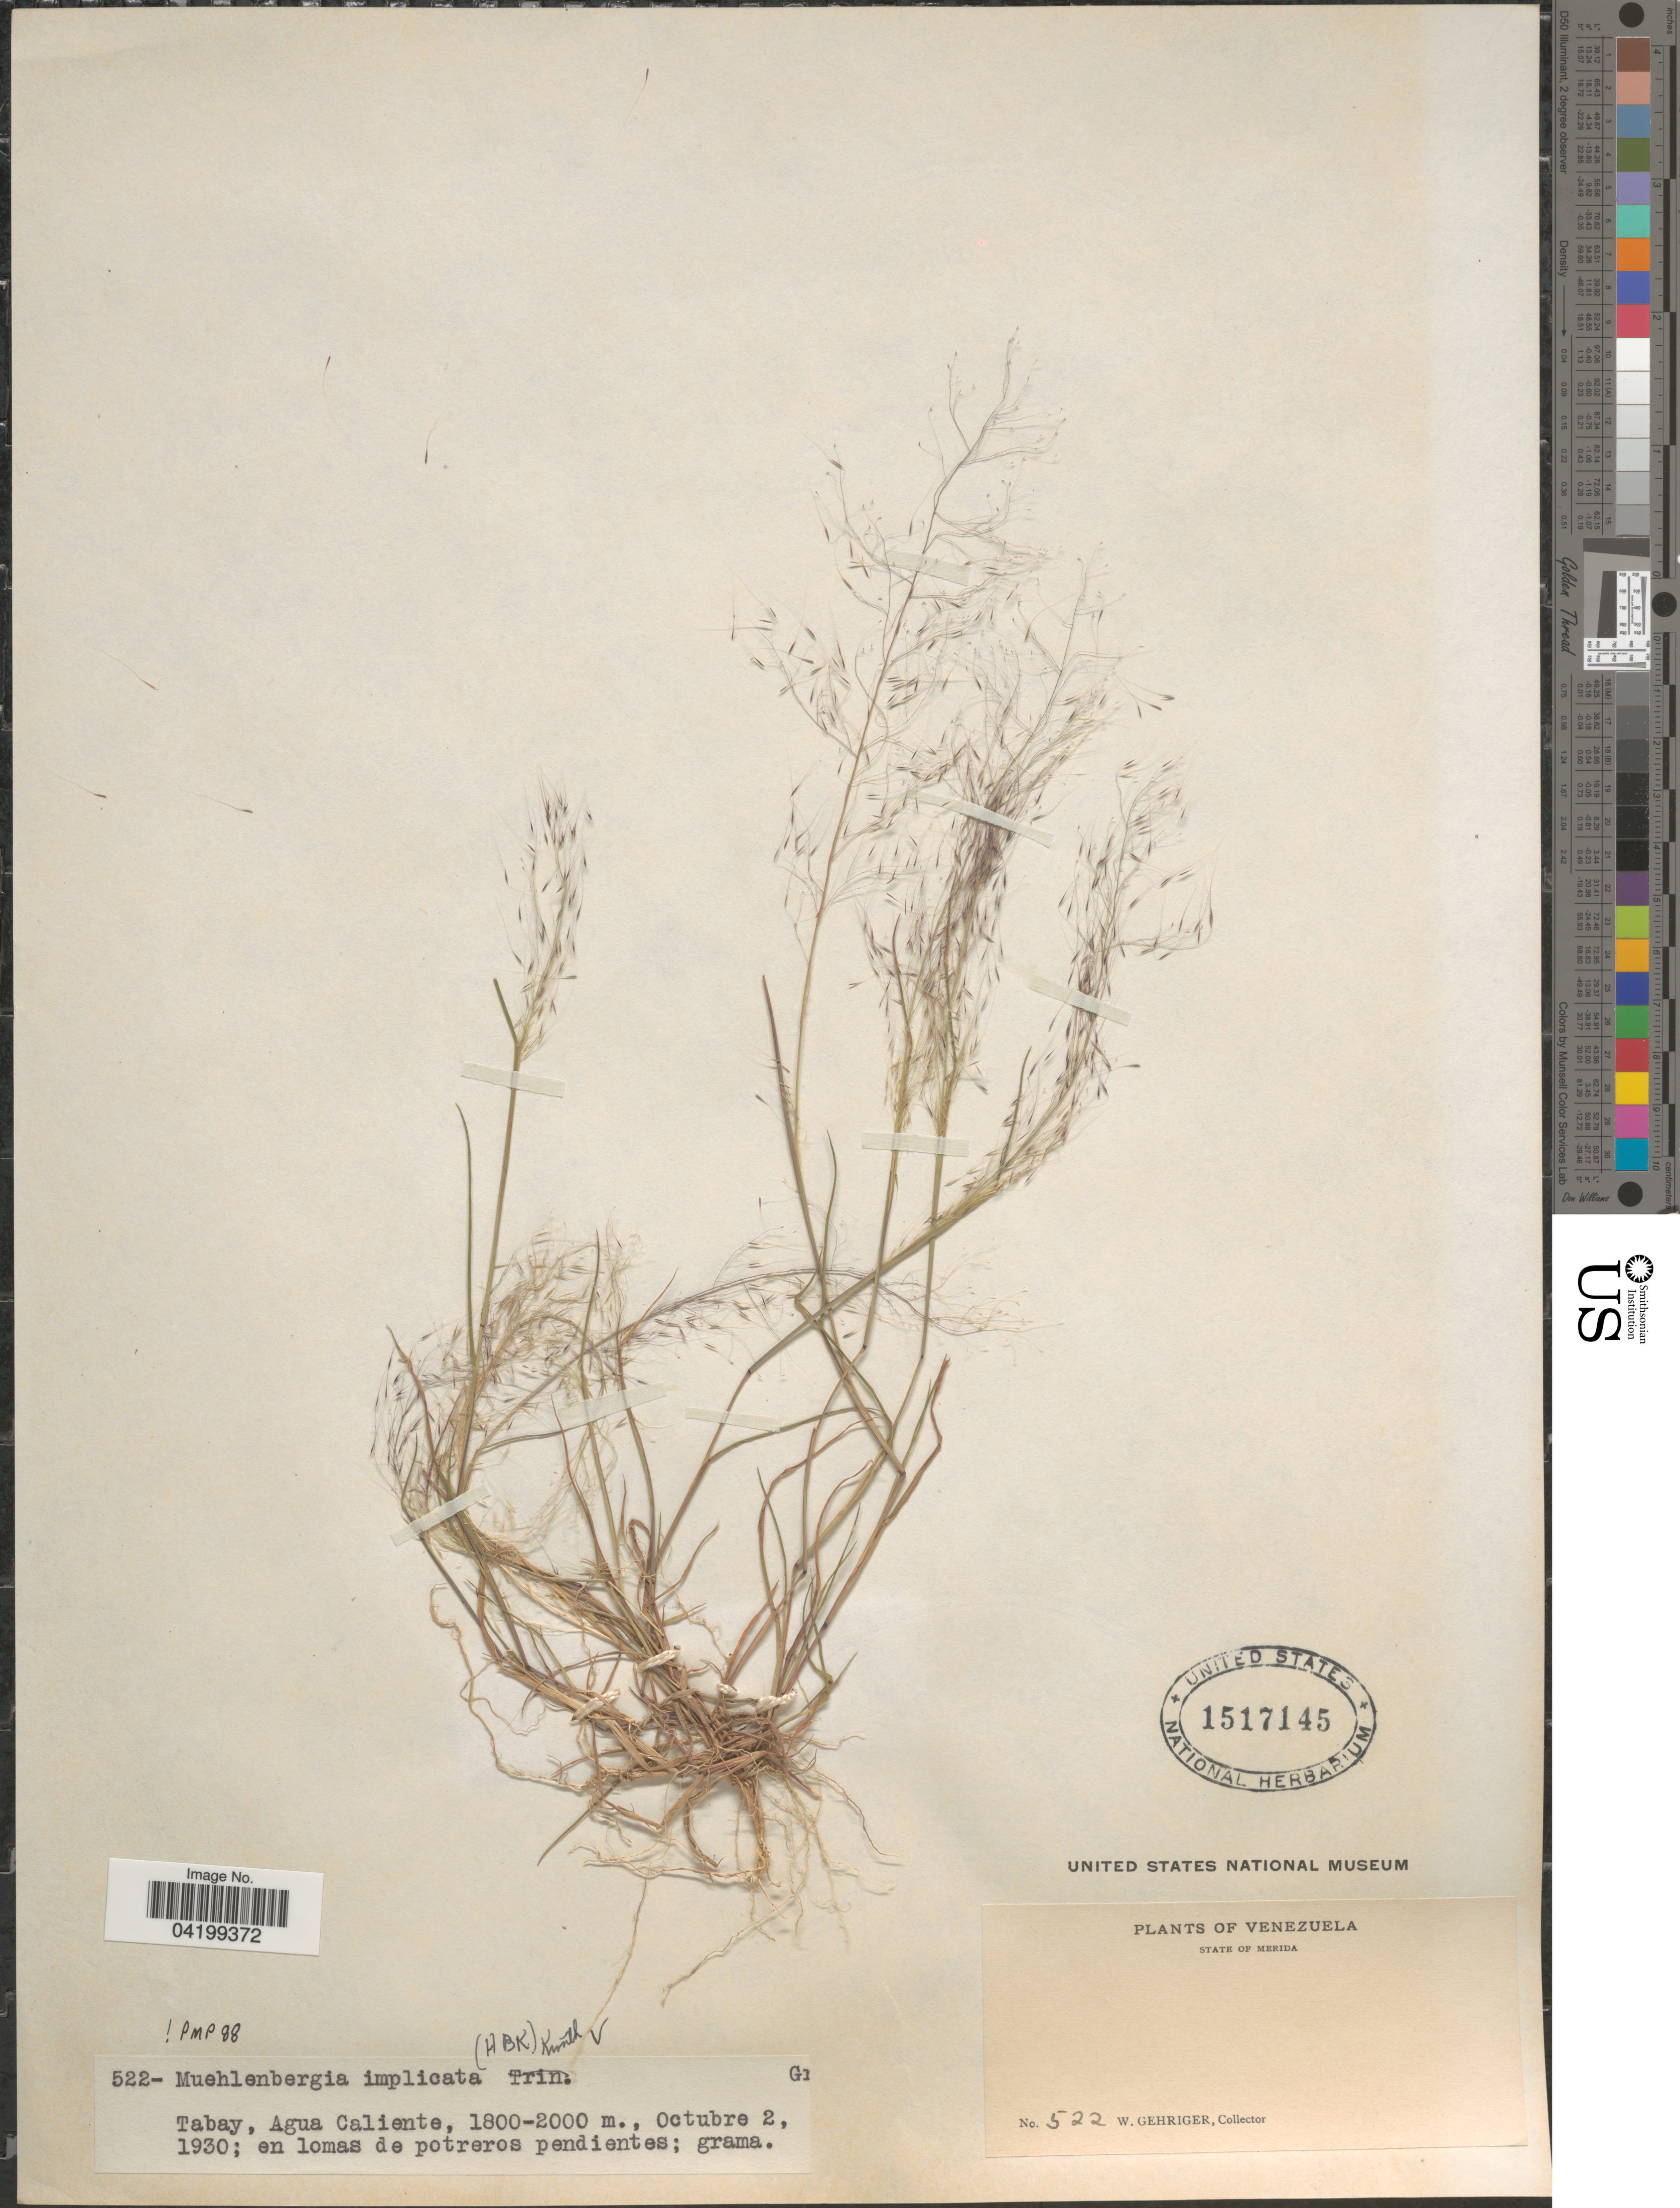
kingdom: Plantae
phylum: Tracheophyta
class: Liliopsida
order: Poales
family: Poaceae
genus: Muhlenbergia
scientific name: Muhlenbergia implicata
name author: (Kunth) Trin.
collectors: W. Gehriger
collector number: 522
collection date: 1930-10-02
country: Venezuela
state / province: Merida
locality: Tabay, Agua Caliente.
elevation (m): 1800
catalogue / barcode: US 1517145